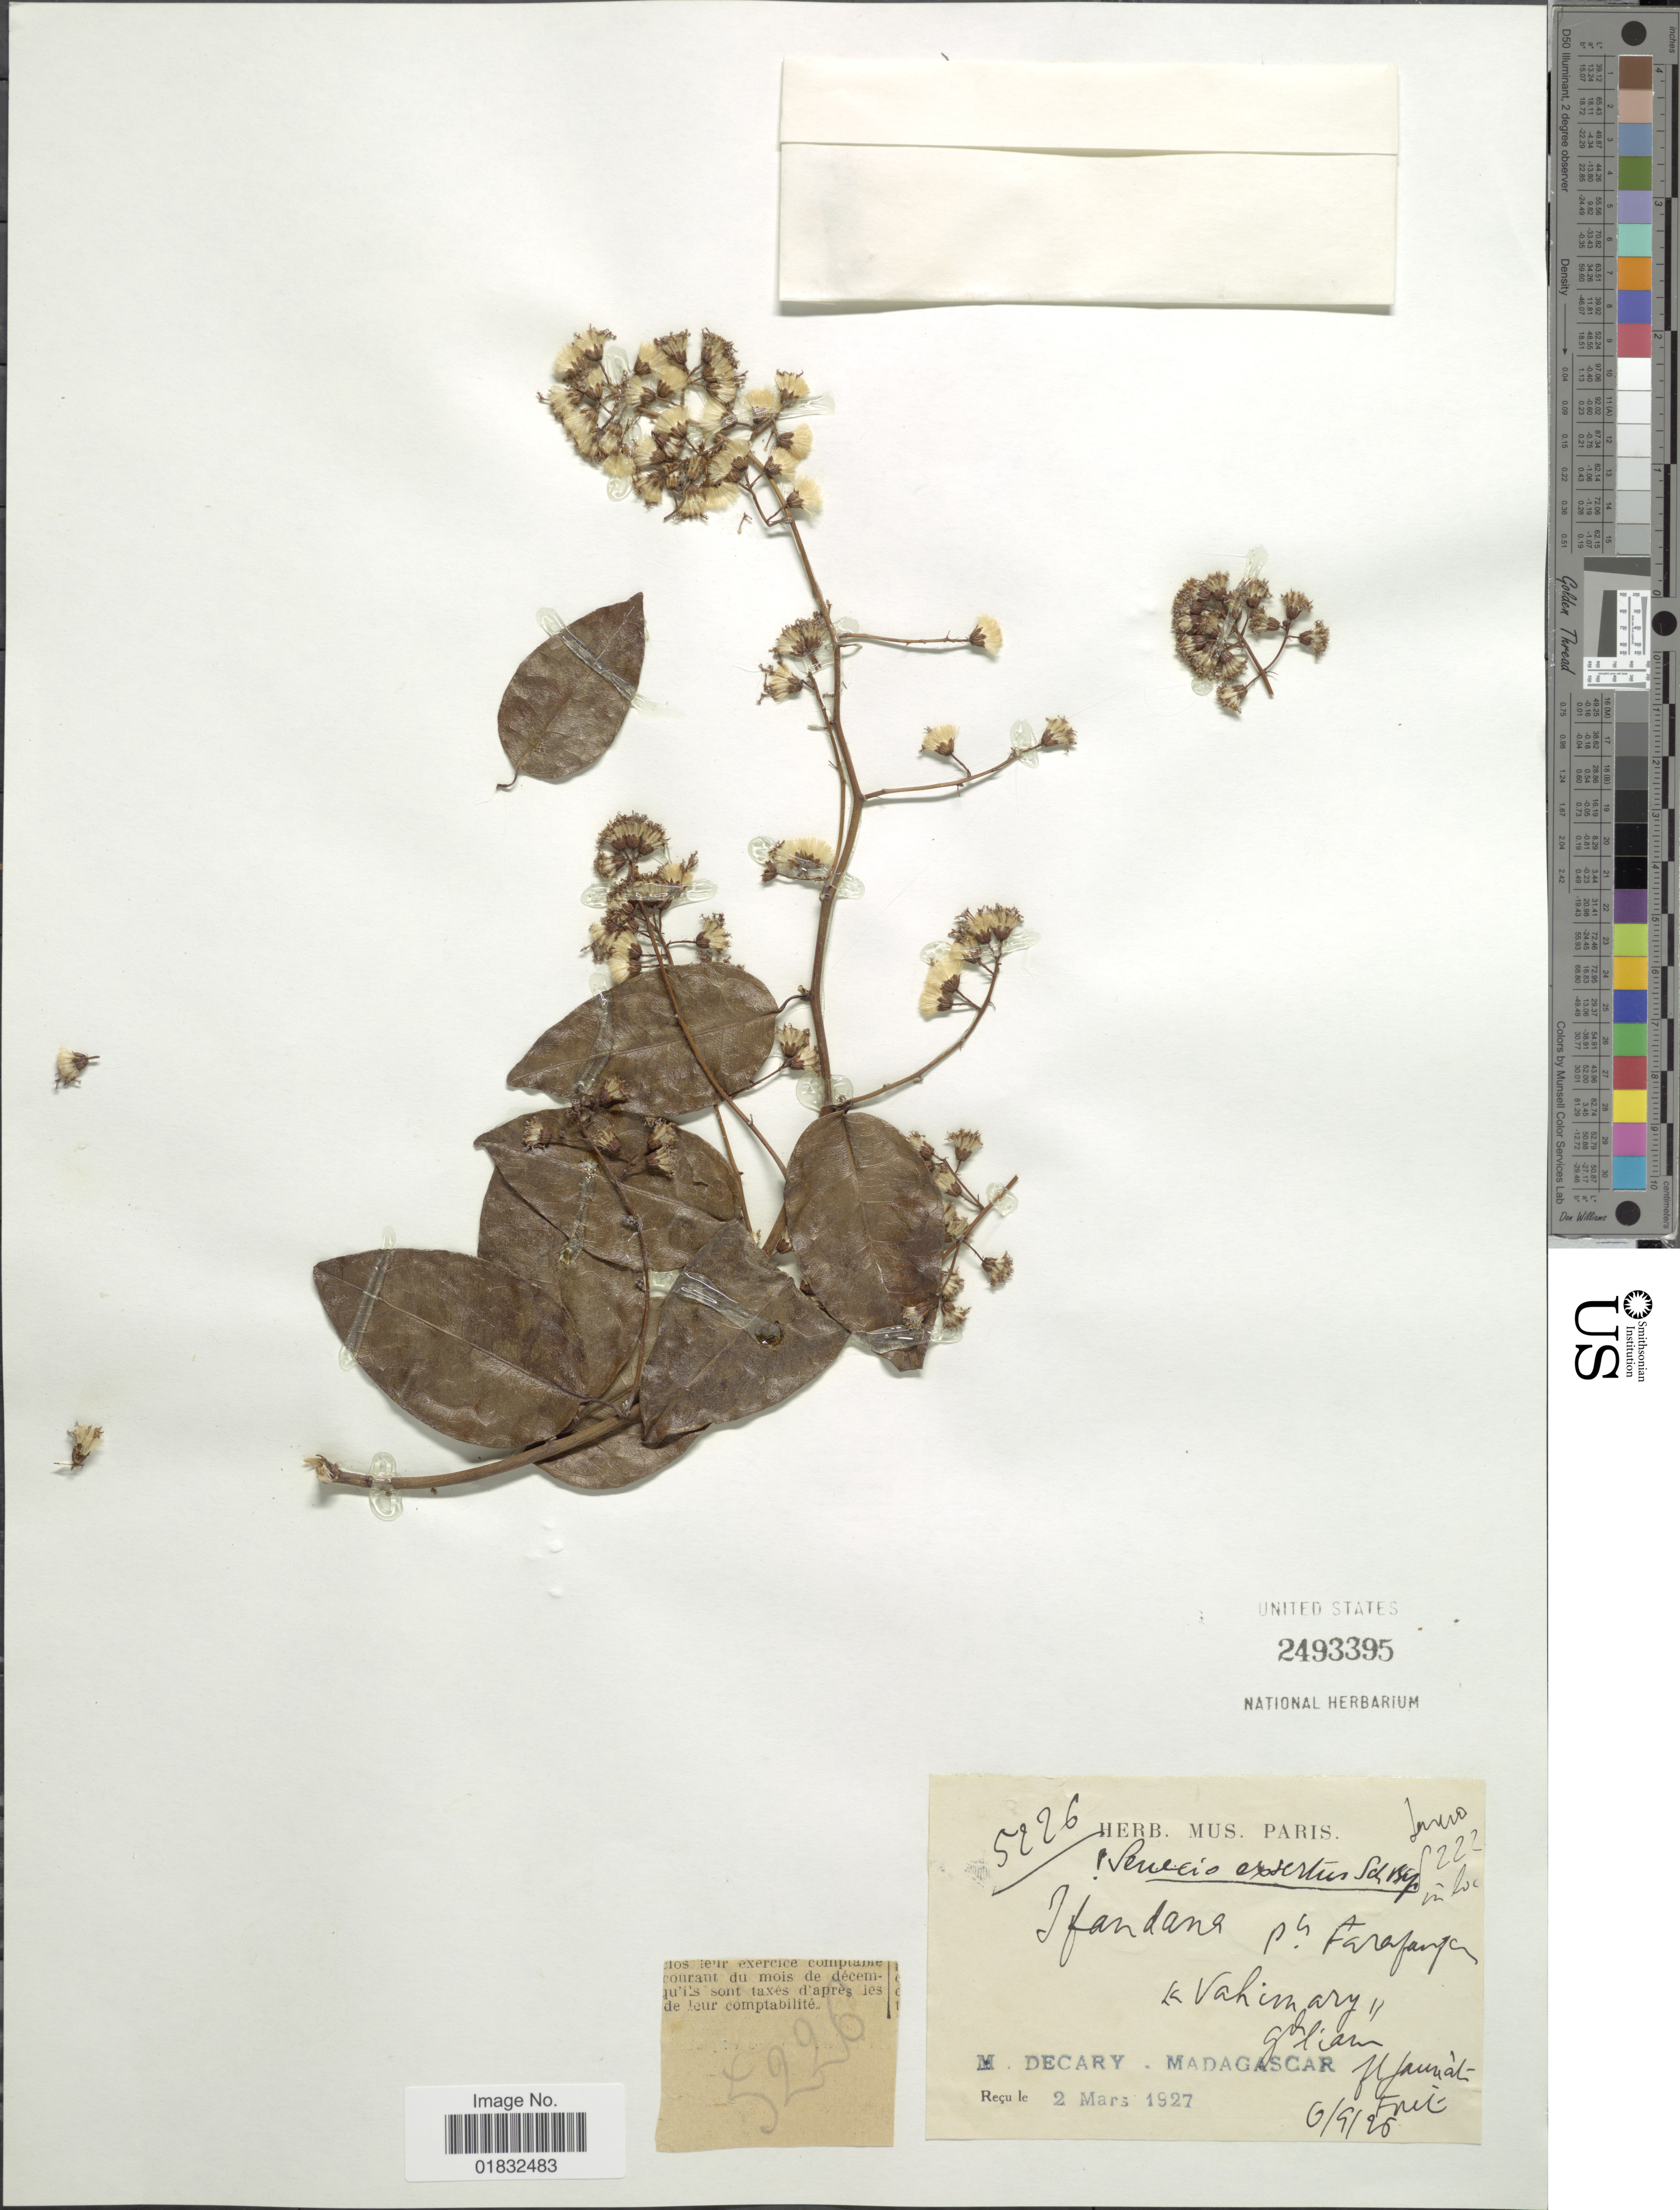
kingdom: Plantae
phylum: Tracheophyta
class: Magnoliopsida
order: Asterales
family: Asteraceae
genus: Humbertacalia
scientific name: Humbertacalia racemosa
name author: (DC.) C. Jeffrey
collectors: R. Decary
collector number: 5226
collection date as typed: Transcribed d/m/y: 6/9/25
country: Madagascar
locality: Ifandana, Pc. Farafanga. la Vohimary.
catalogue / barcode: US 2493395